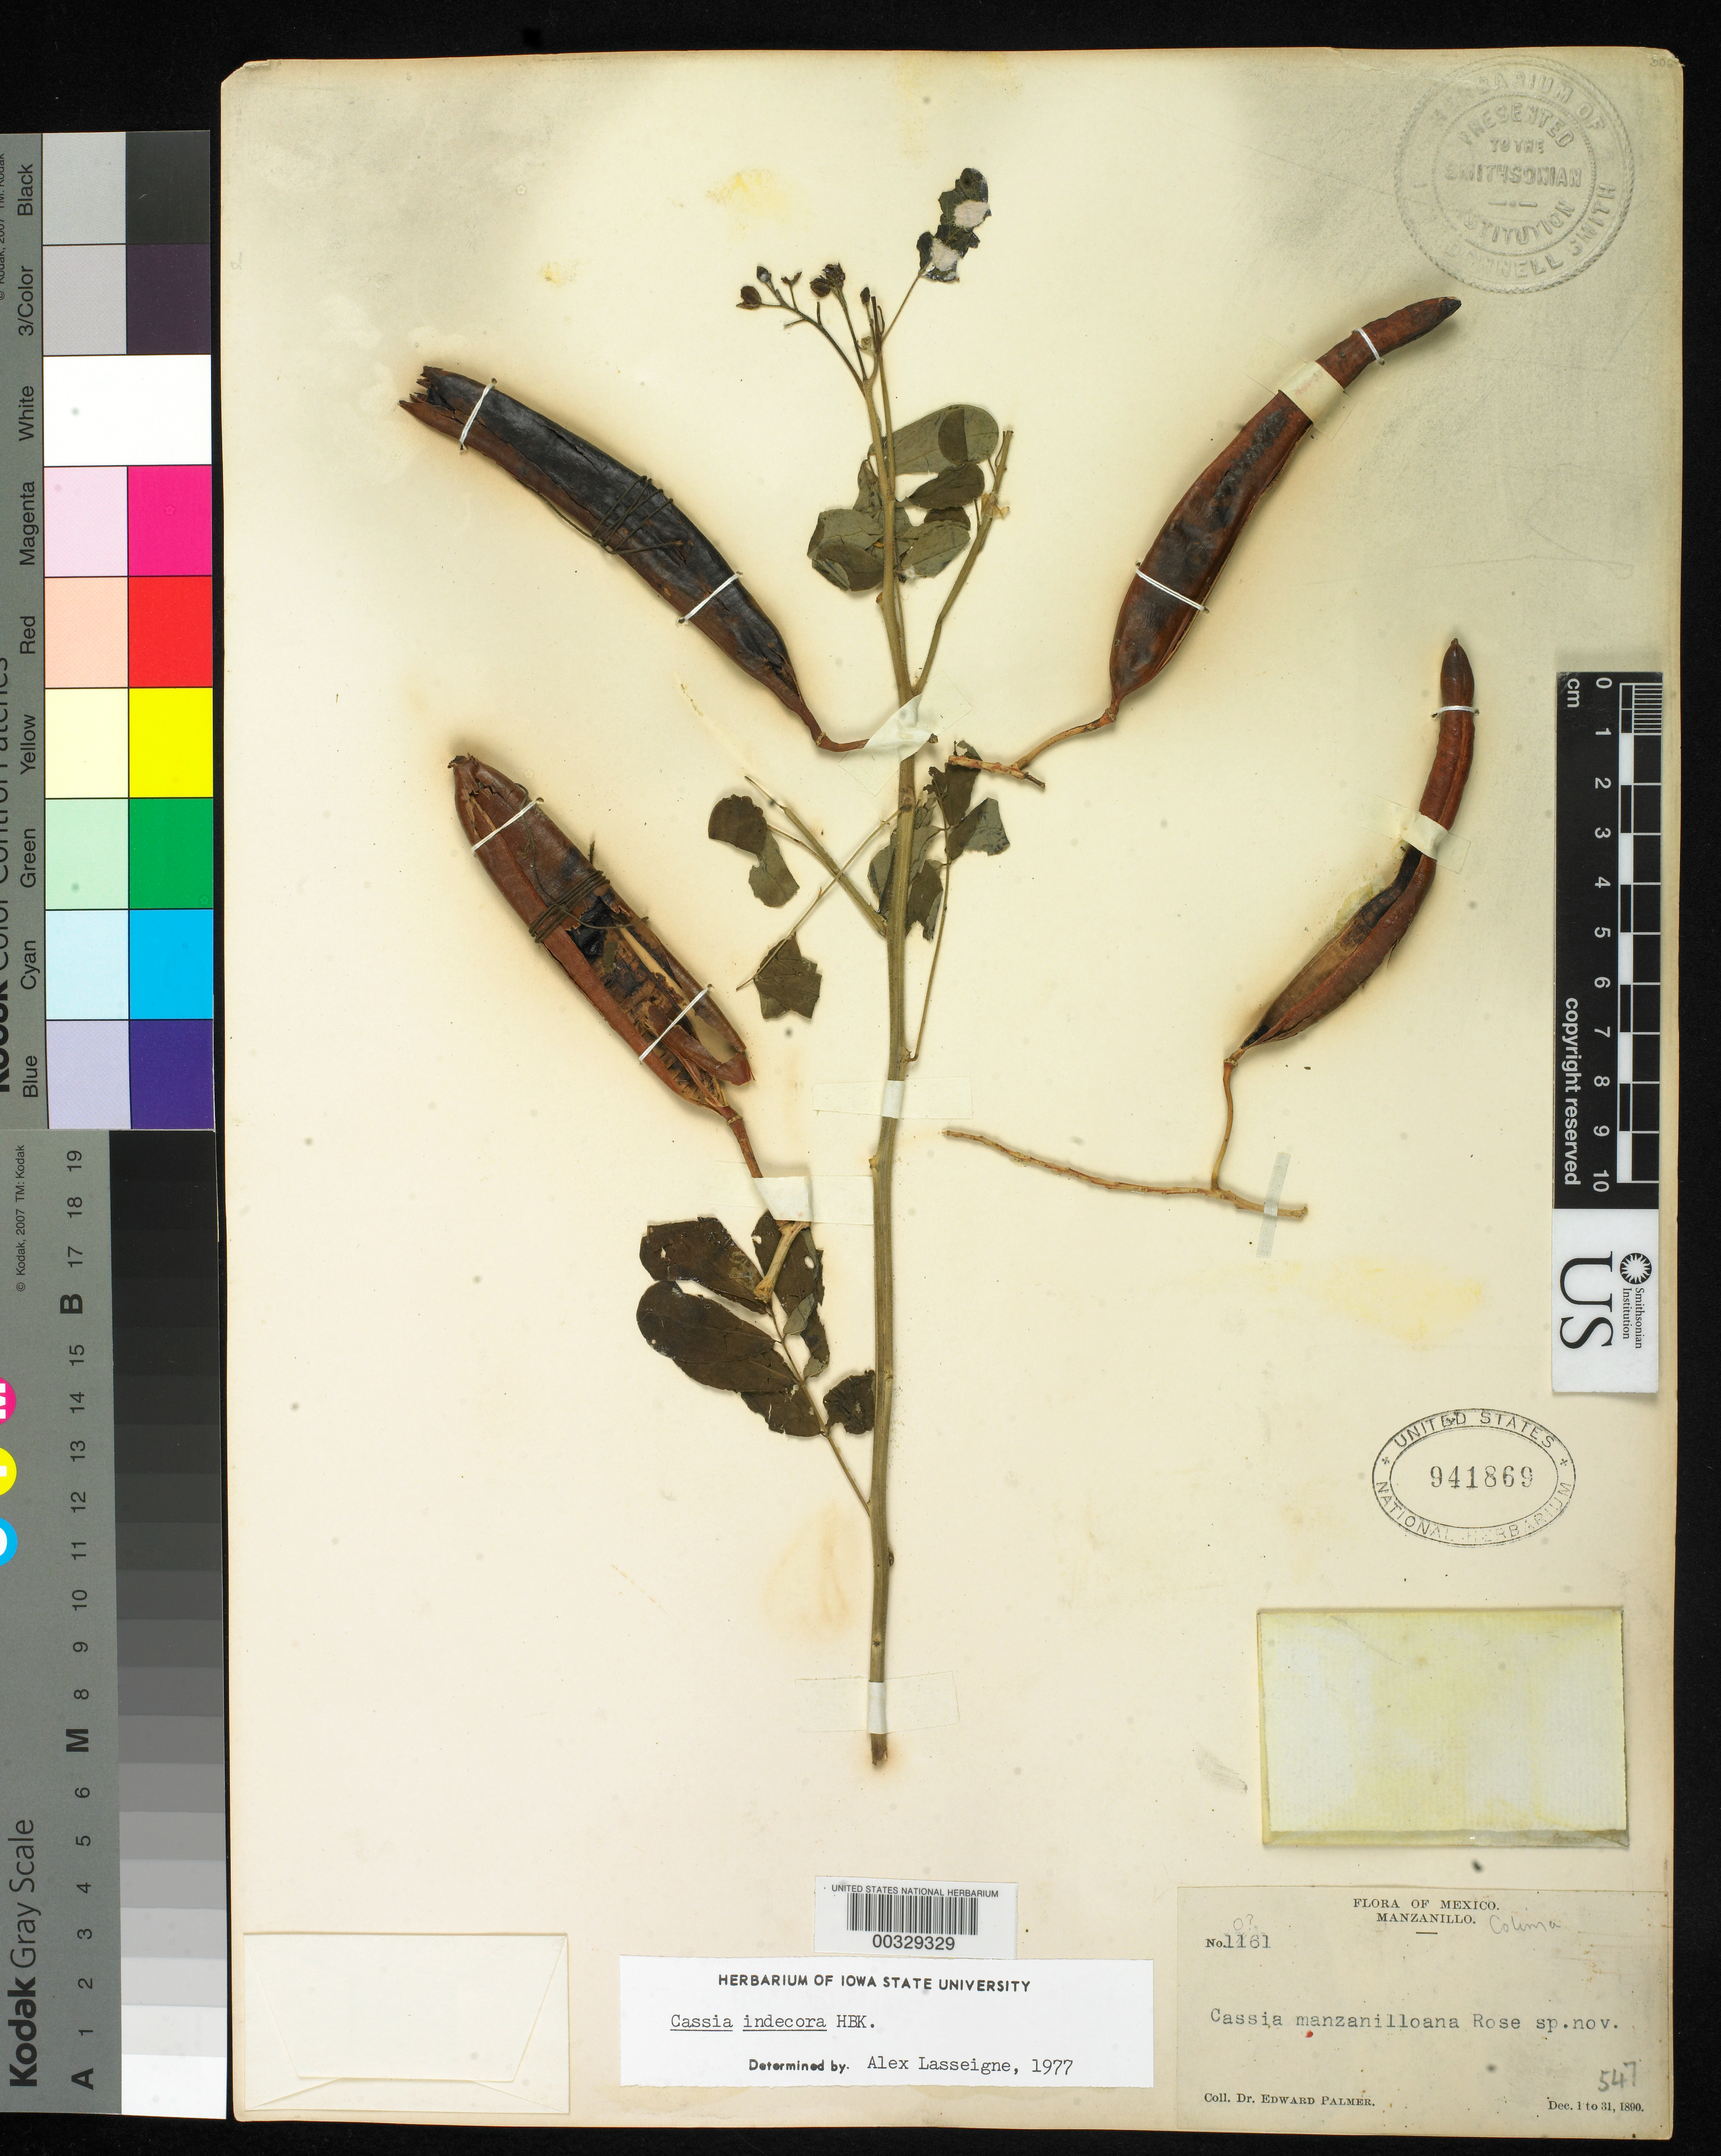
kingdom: Plantae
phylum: Tracheophyta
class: Magnoliopsida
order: Fabales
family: Fabaceae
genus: Cassia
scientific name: Cassia manzanilloana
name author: Rose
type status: Type Collection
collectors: E. Palmer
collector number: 1161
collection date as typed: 01 Dec 1890 to 31 Dec 1890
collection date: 1890-12-01/1890-12-31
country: Mexico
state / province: Colima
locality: Manzanillo.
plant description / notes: Protologue cites two collection, Palmer 1161 (Colima, Jan 9 to Feb 6, 1891) & Palmer 1061 (Manzanillo, Dec 1 to 31, 1890); unclear whether this is an error, or there are two syntypes [all US sheets from Manzanillo, Dec. 1 to 31, 1890].; Specimen ex John Donnell Smith herbarium.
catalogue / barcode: US 941869